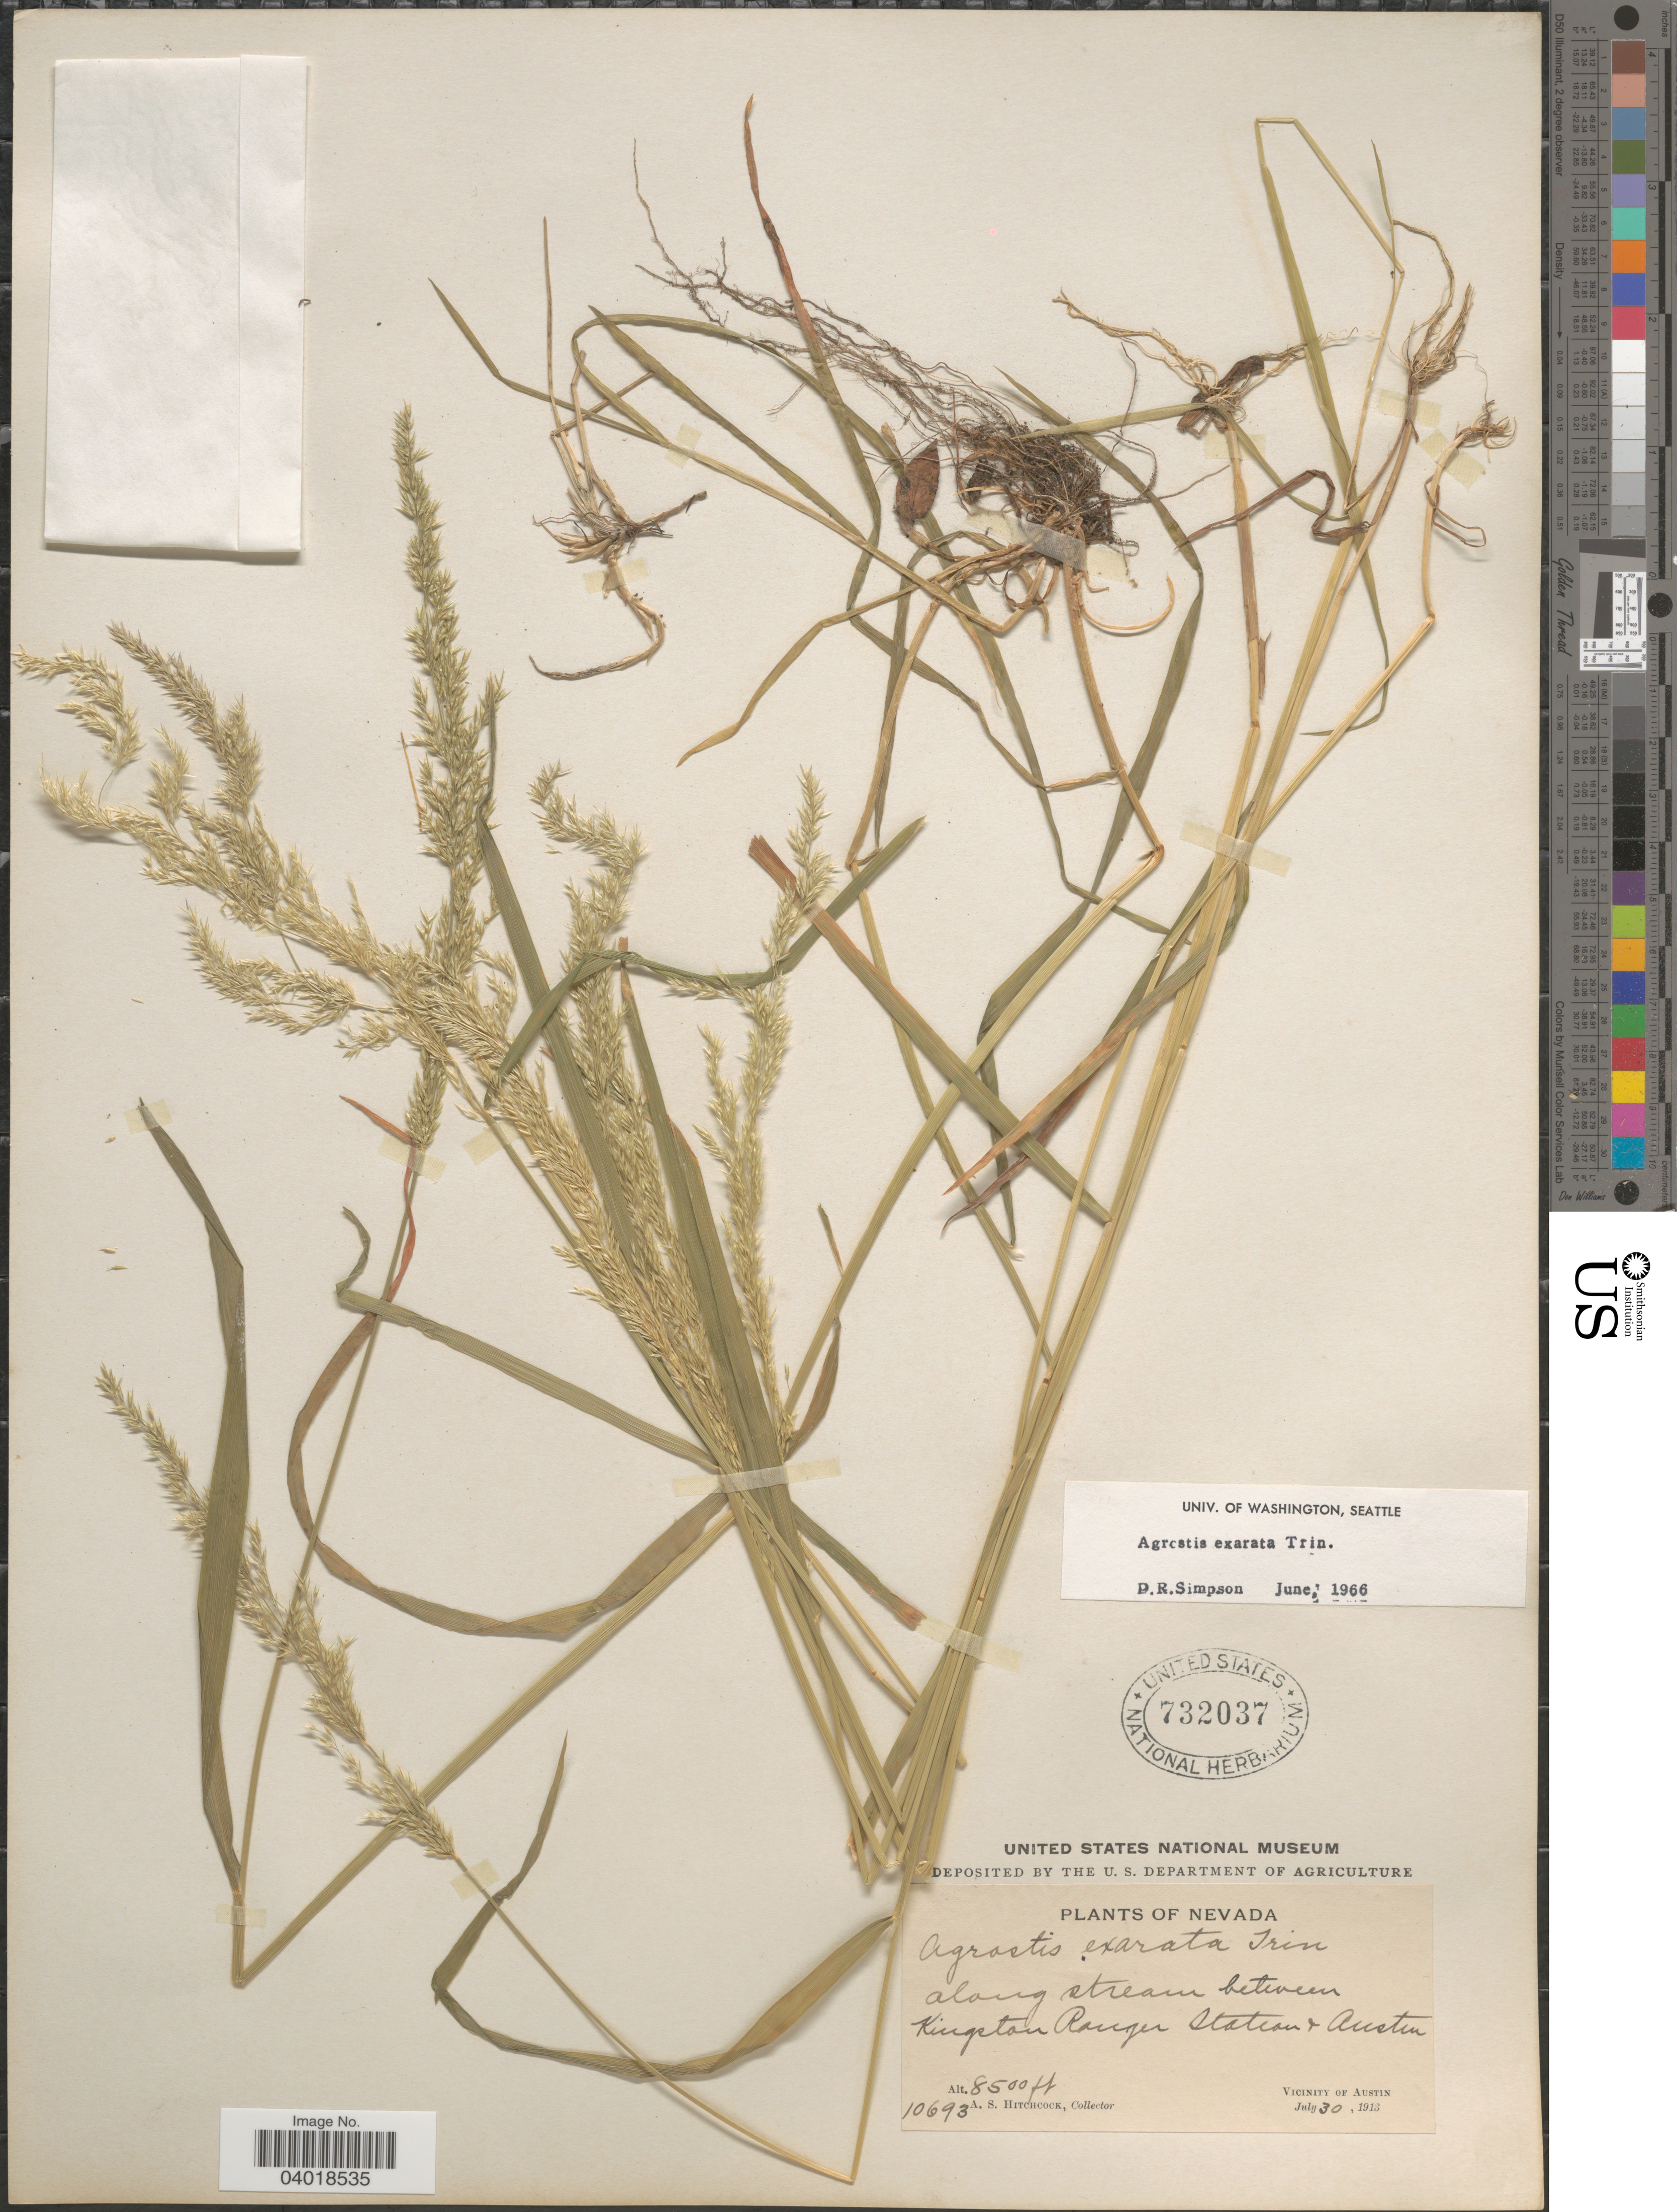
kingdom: Plantae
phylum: Tracheophyta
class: Liliopsida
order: Poales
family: Poaceae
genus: Agrostis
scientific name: Agrostis exarata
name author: Trin.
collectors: A. S. Hitchcock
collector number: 10693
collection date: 1913-07-30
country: United States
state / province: Nevada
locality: Along stream between Kingston Ranger Station + Austin. Vicinity of Austin.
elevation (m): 2591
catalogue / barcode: US 732037